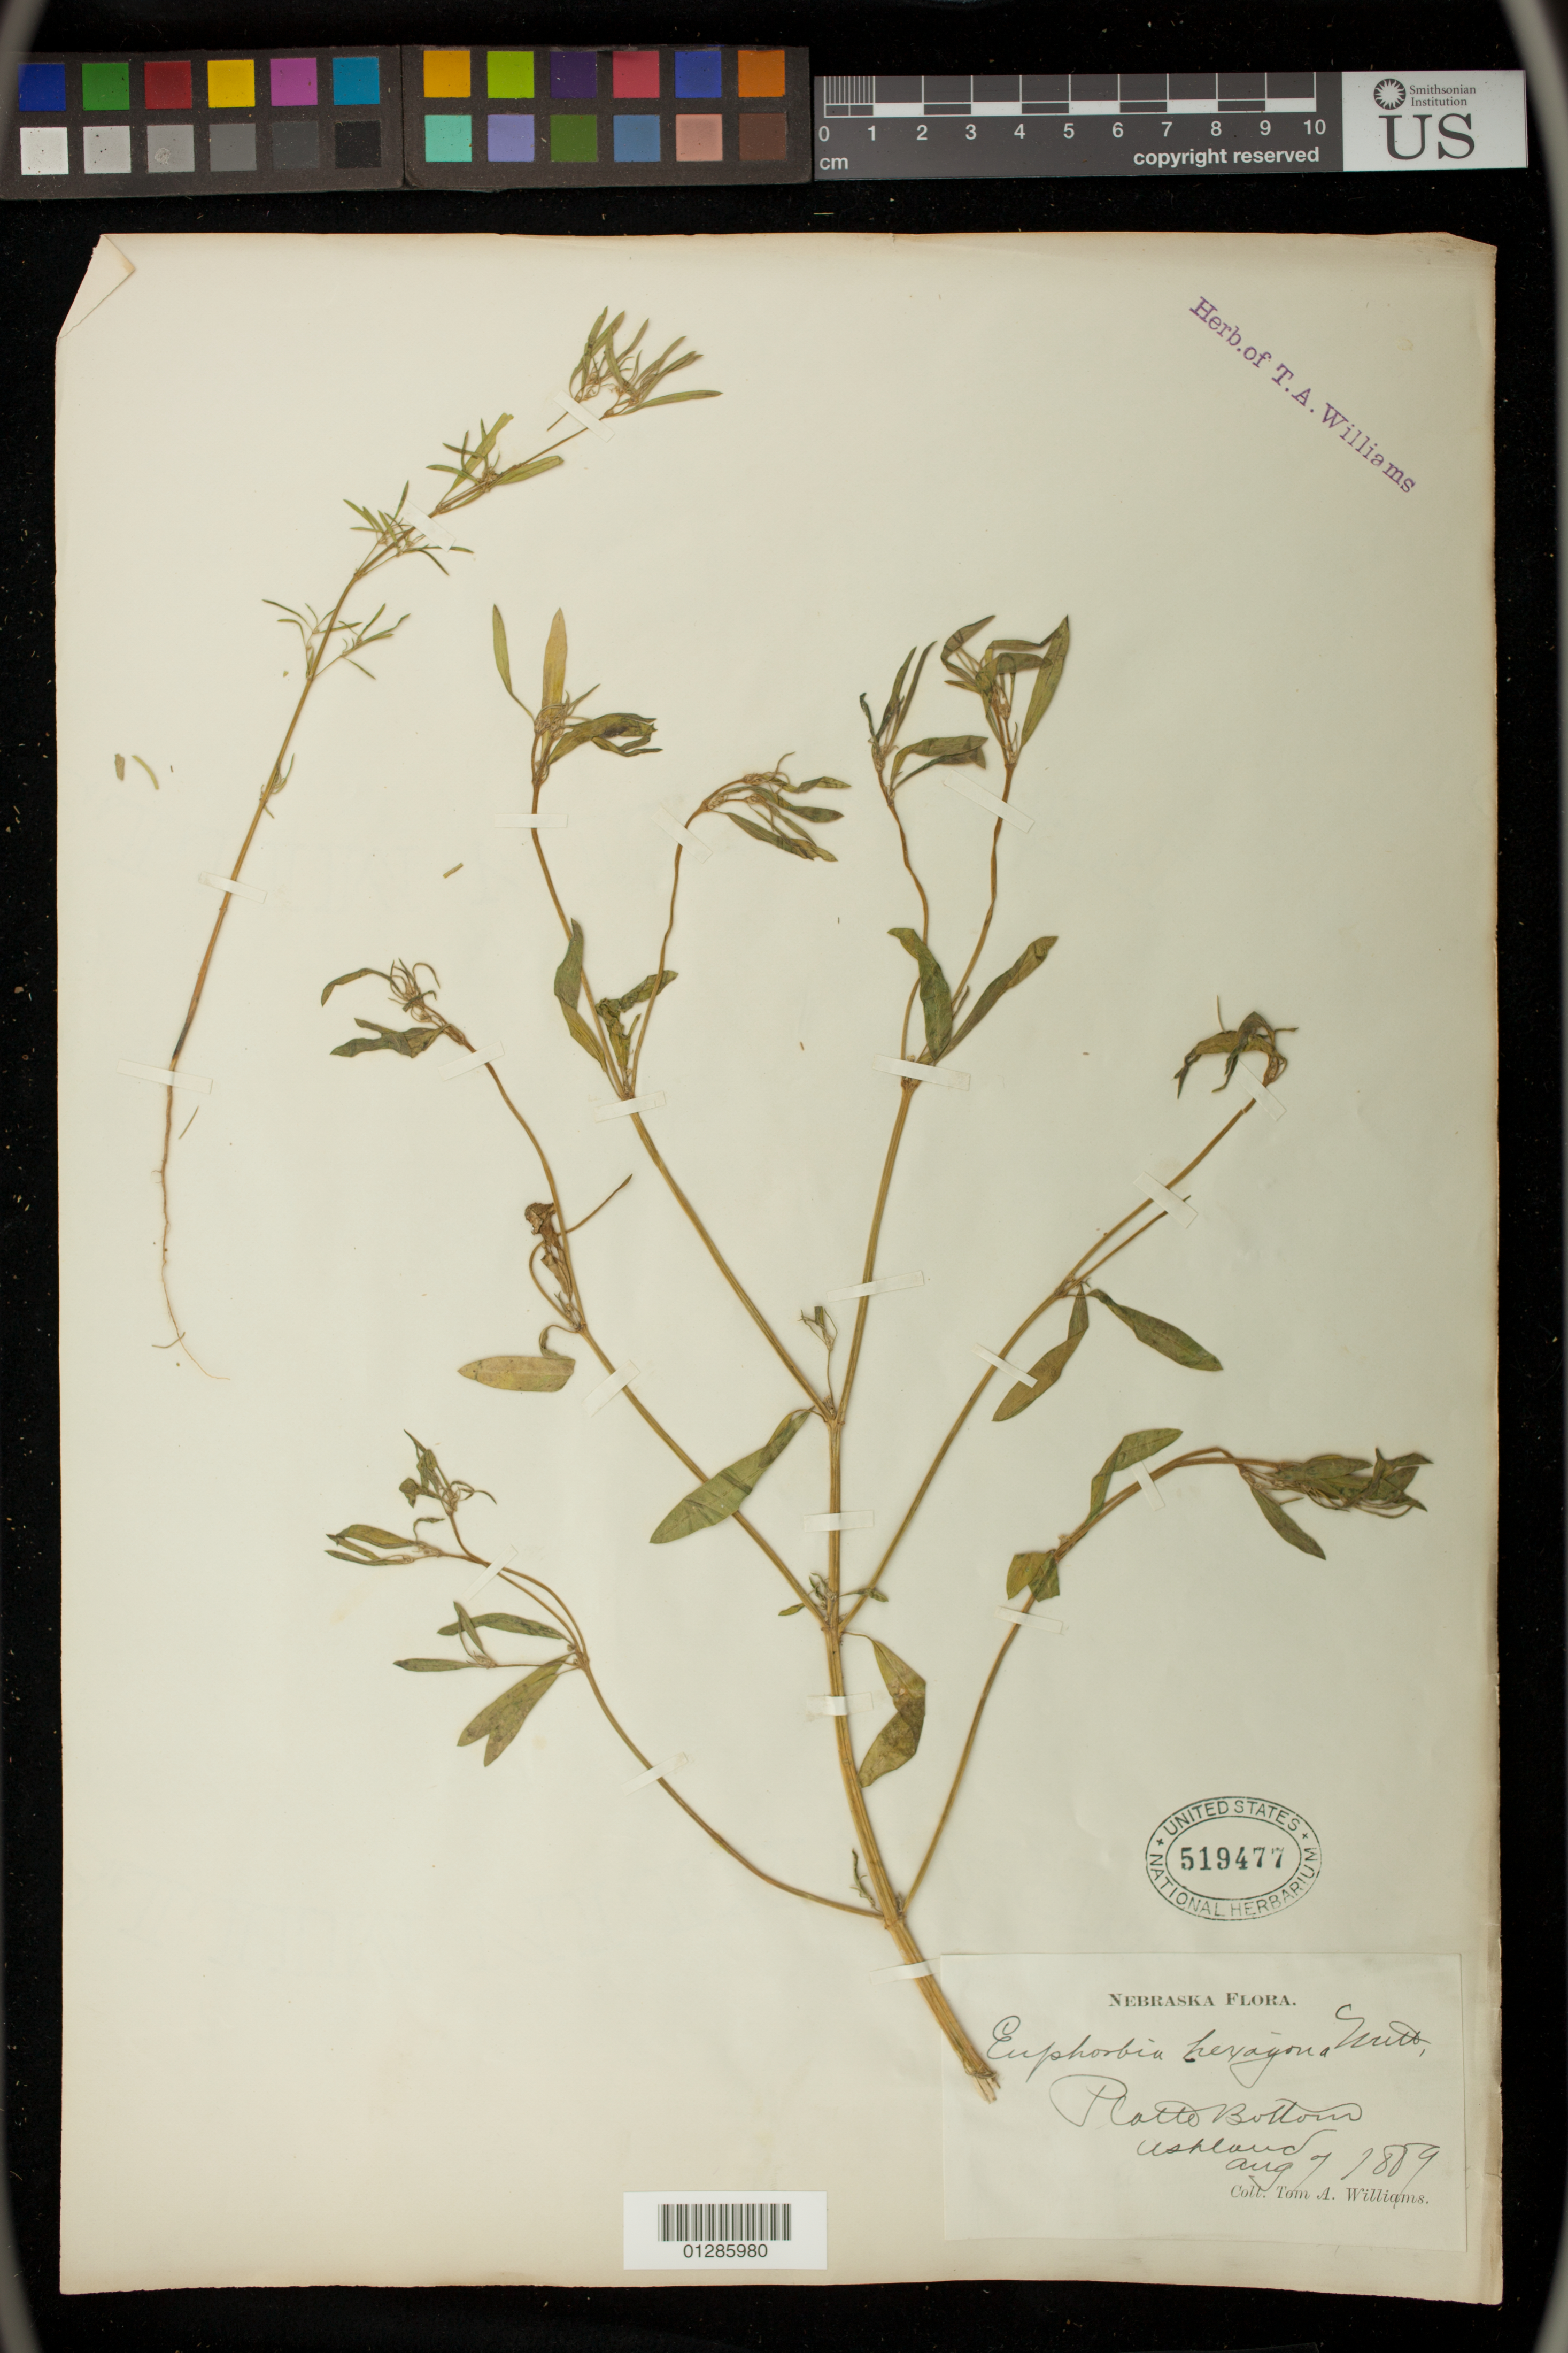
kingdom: Plantae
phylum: Tracheophyta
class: Magnoliopsida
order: Malpighiales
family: Euphorbiaceae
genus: Euphorbia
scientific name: Euphorbia hexagona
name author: Nutt. ex Spreng.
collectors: T. A. Williams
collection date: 1889-08-07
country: United States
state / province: Nebraska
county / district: Saunders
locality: Ashland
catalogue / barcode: US 519477